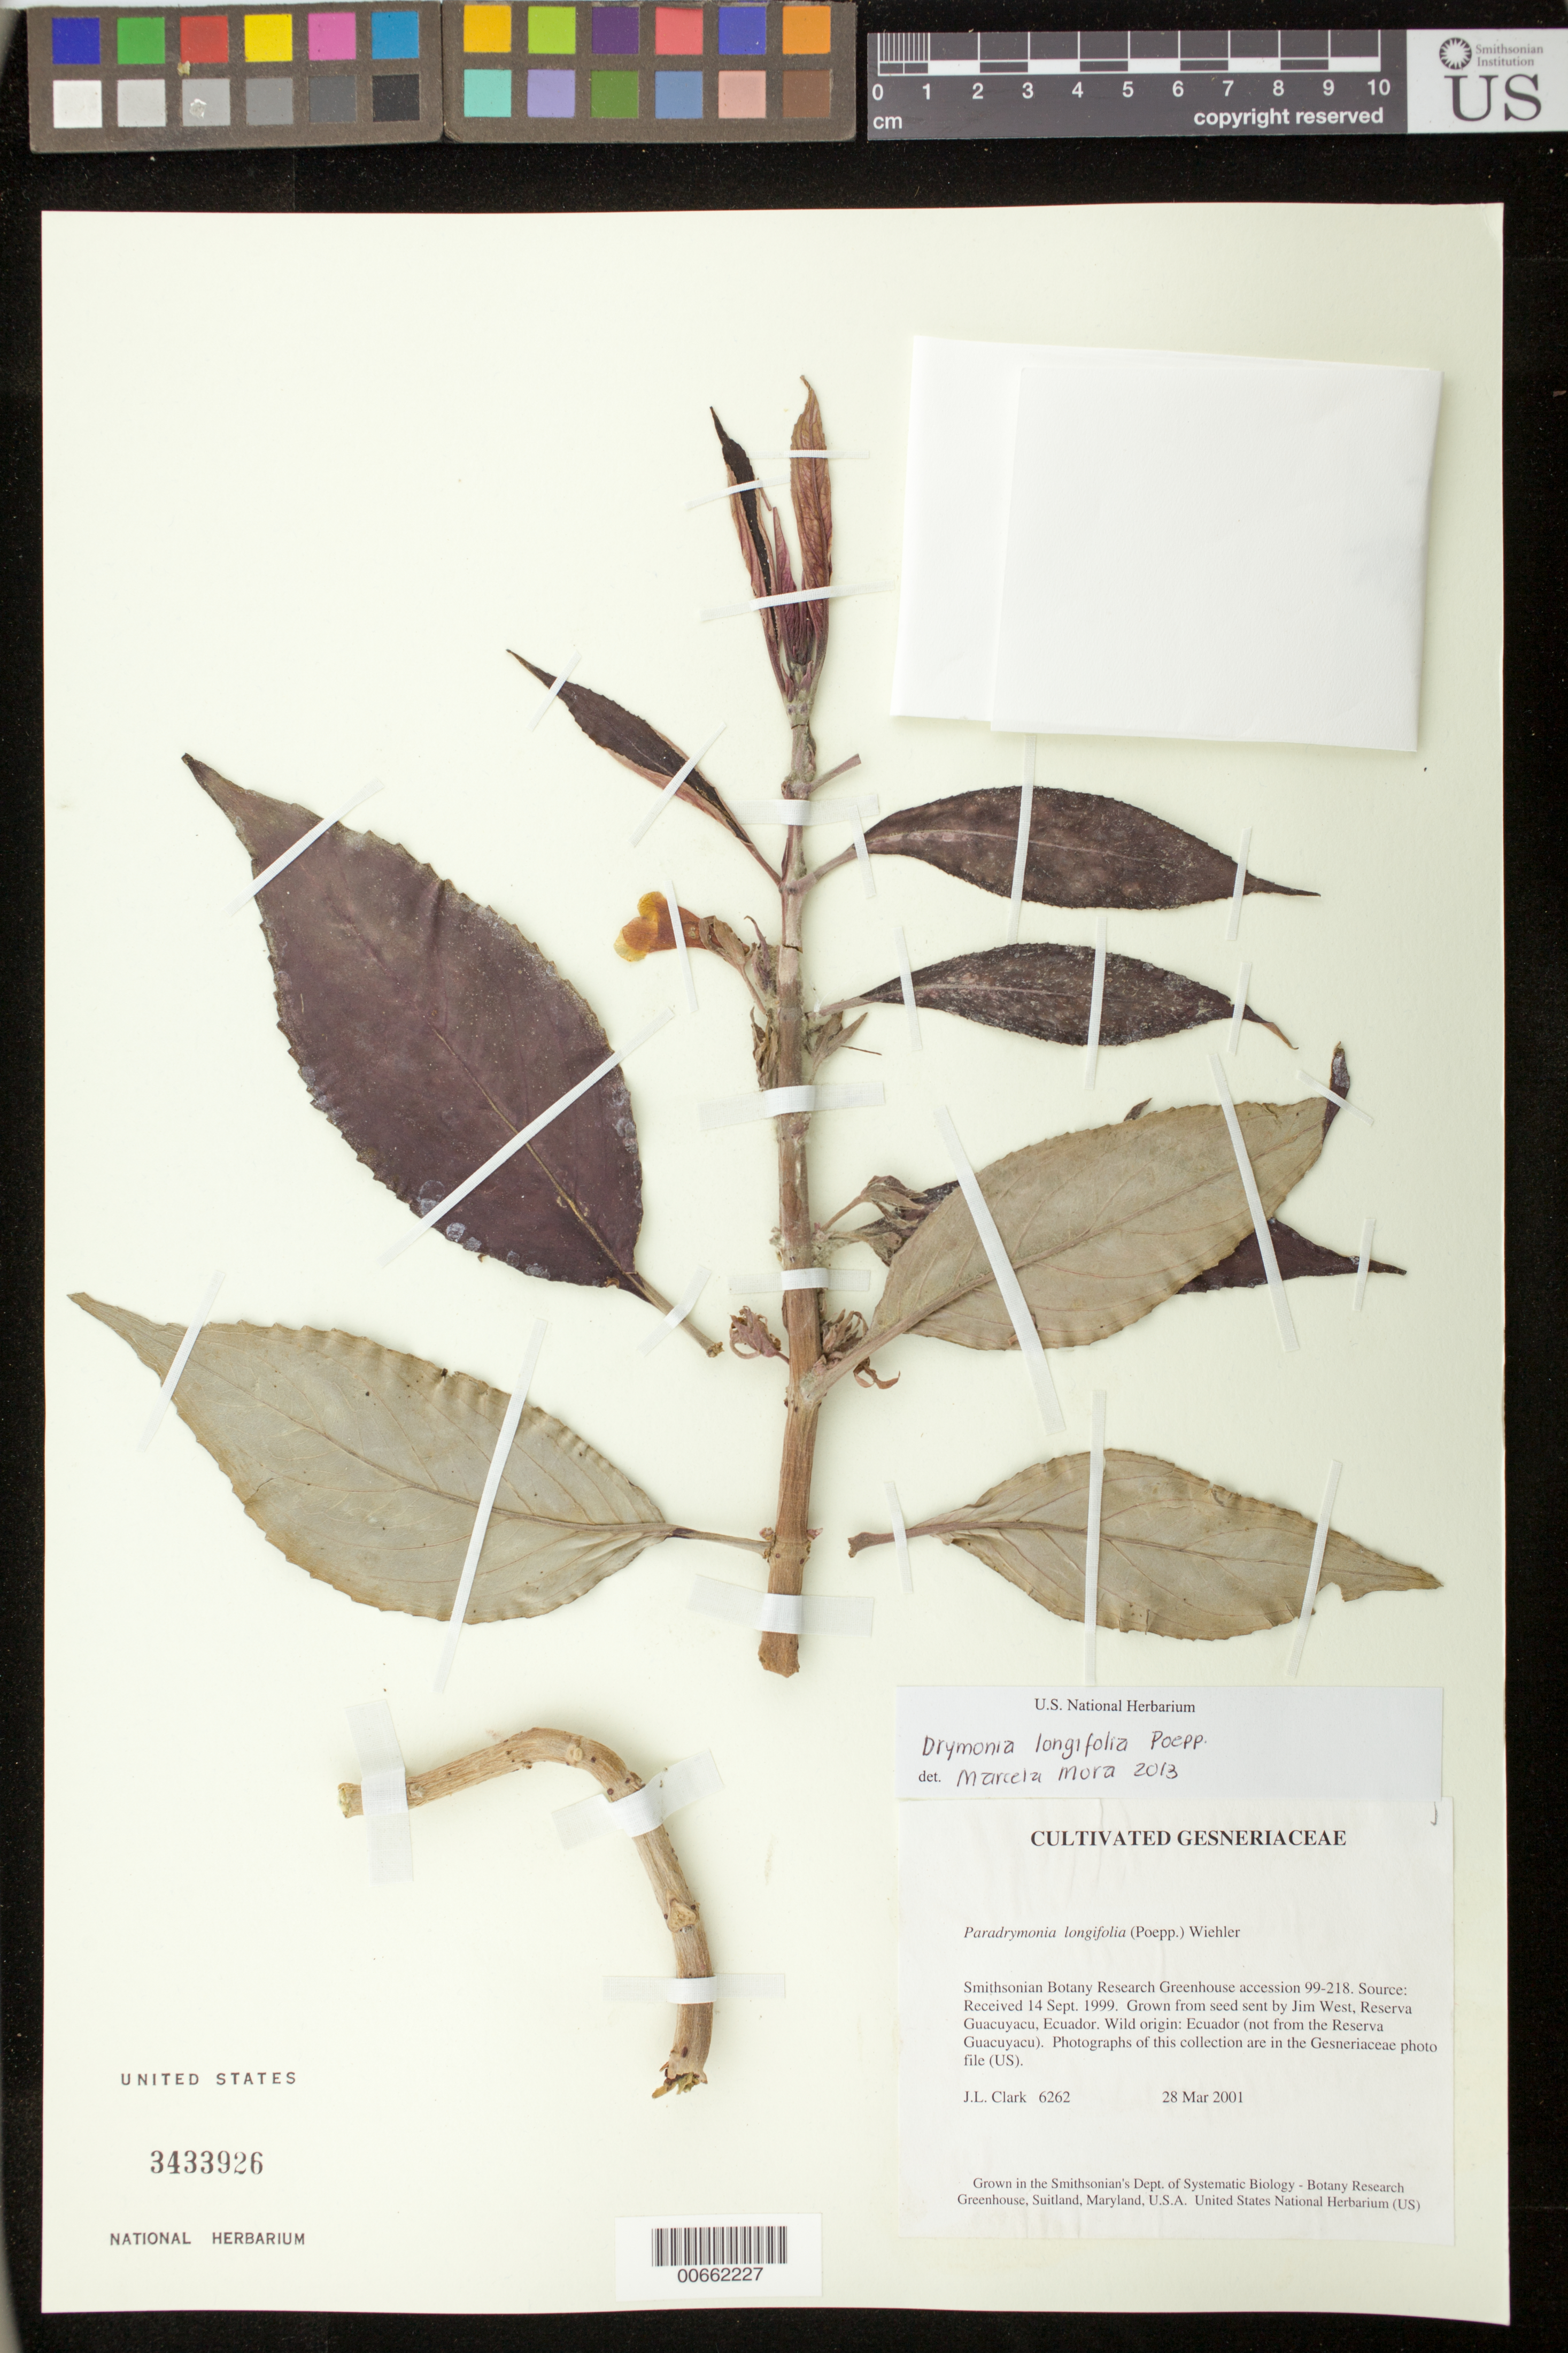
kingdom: Plantae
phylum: Tracheophyta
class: Magnoliopsida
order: Lamiales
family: Gesneriaceae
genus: Drymonia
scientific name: Drymonia longifolia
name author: Poepp.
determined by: Mora, M. Marcela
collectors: J. L. Clark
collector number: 6262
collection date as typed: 28 Mar 2001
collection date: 2001-03-28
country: Ecuador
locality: Grown in the Smithsonian's Dept. of Systematic Biology-Botany Research Greenhouse, Suitland, Maryland, U.S.A.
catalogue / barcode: US 3433926